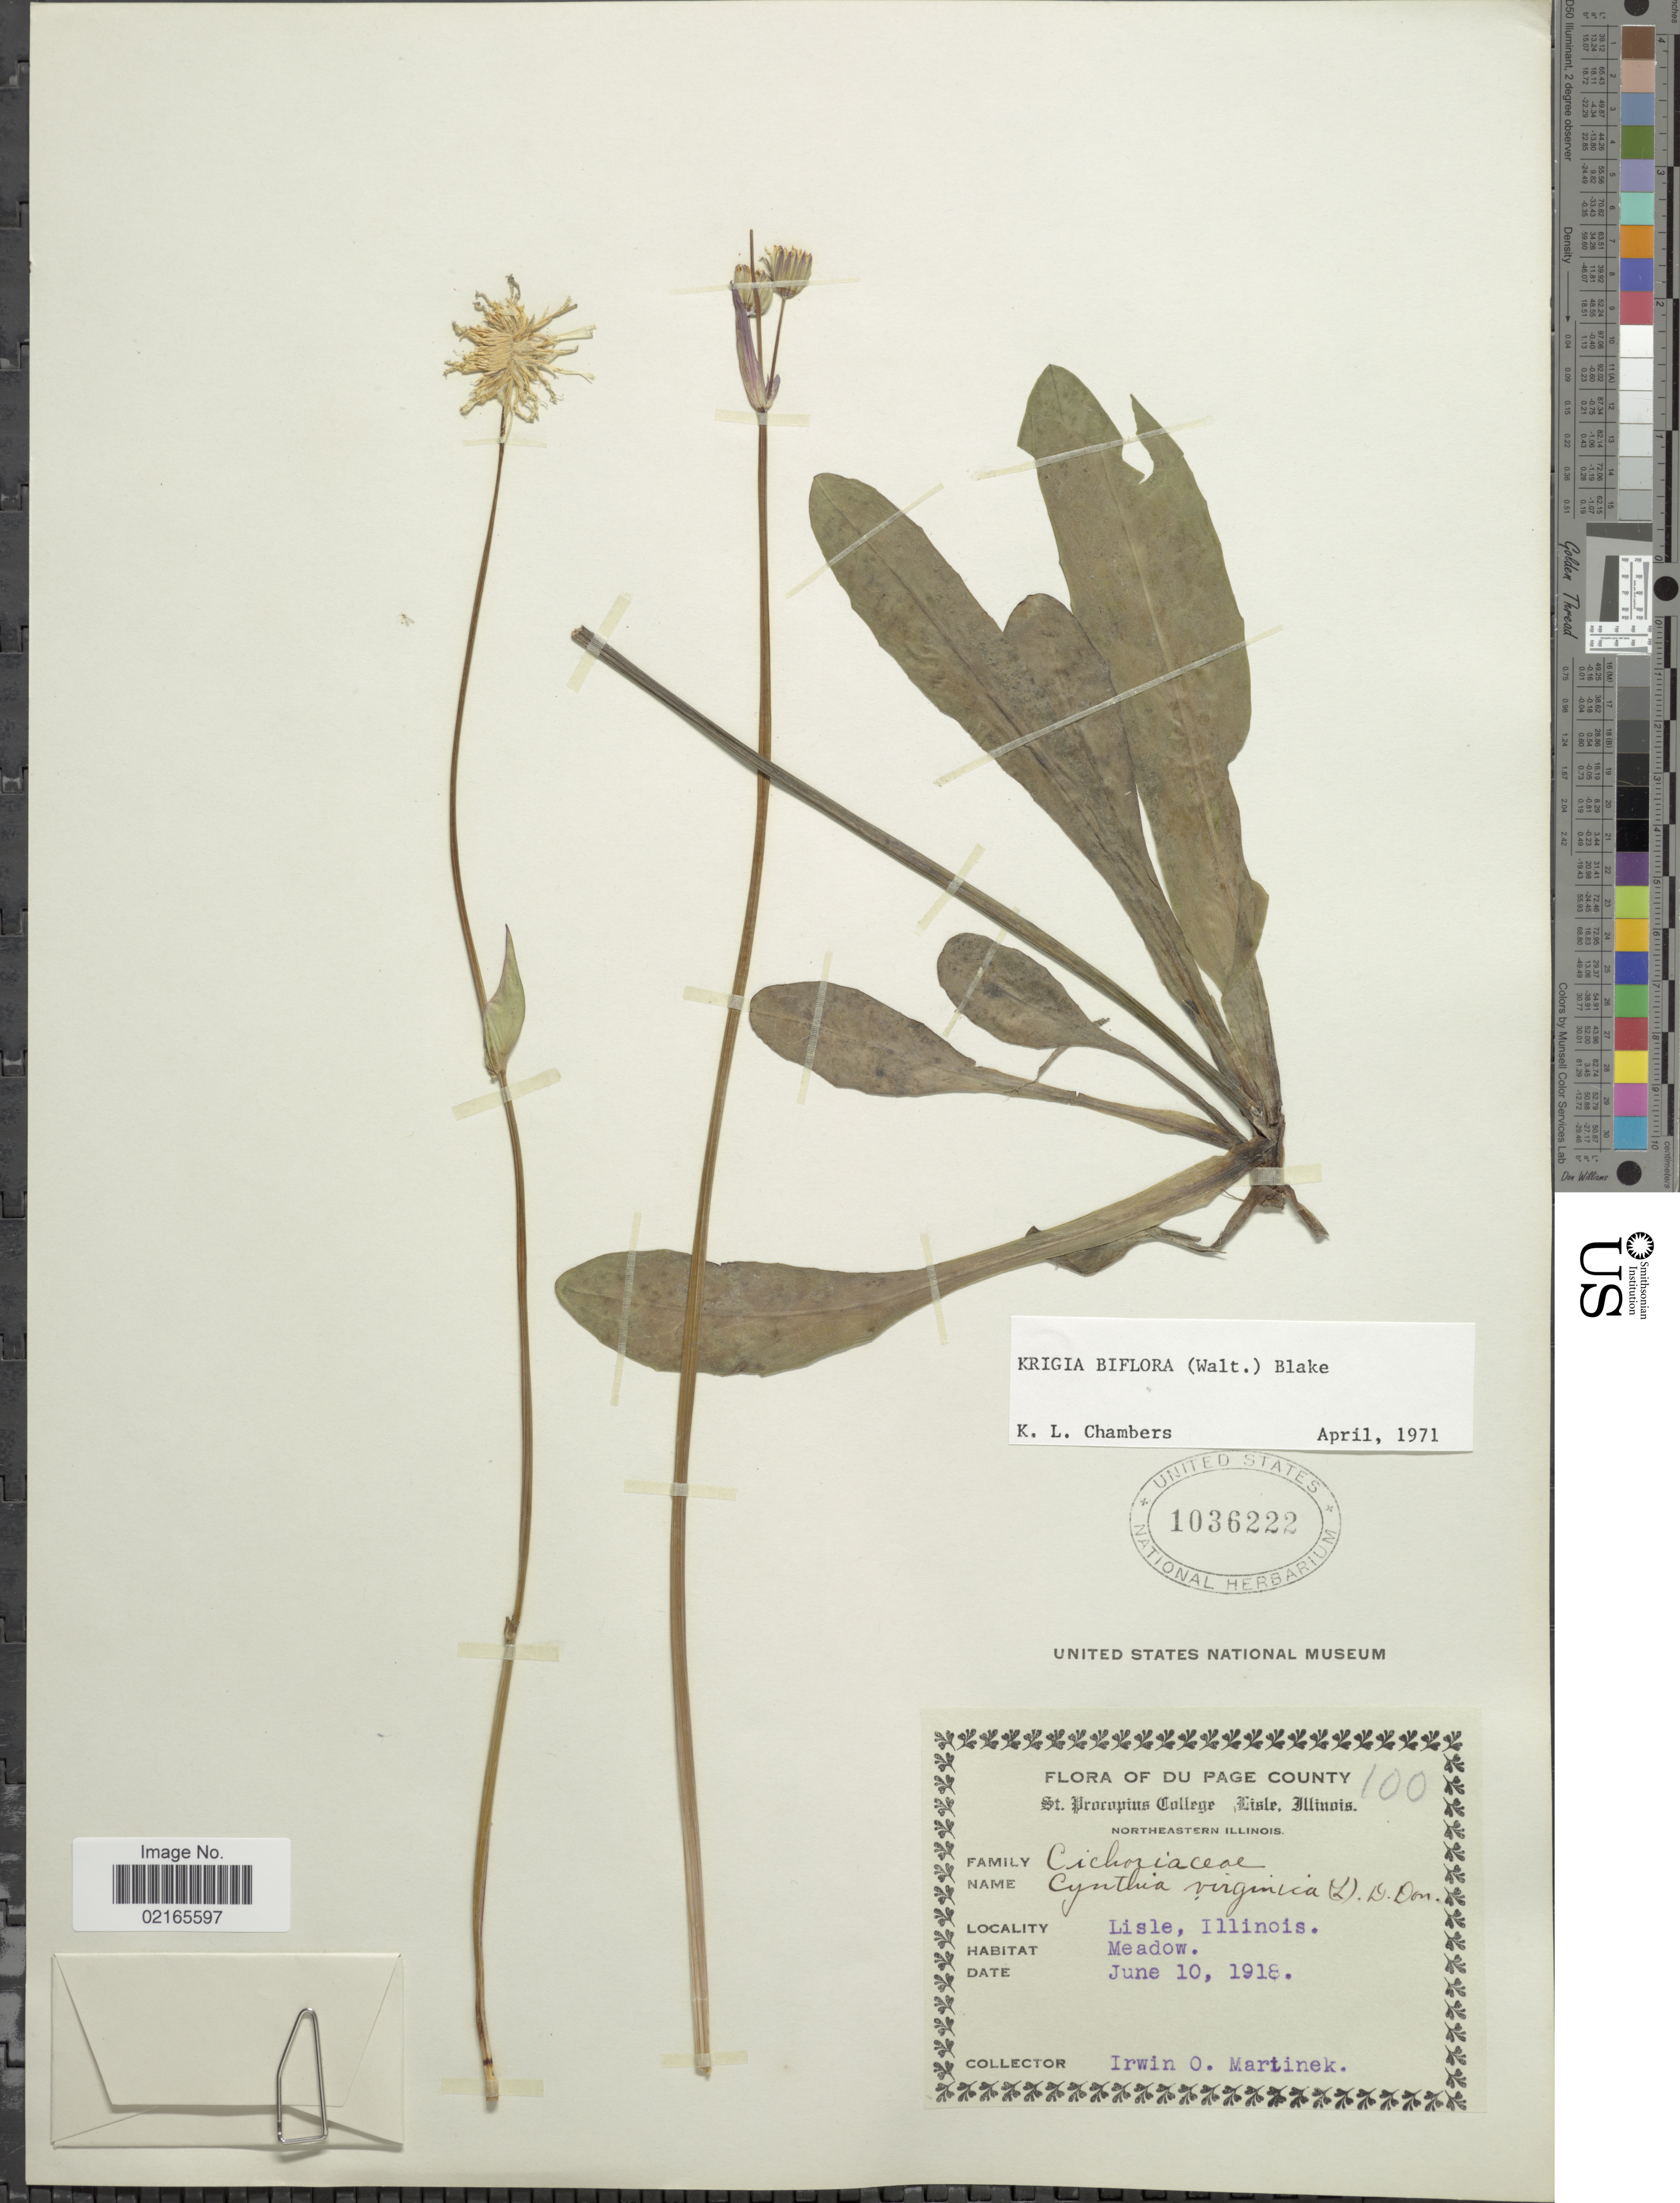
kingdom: Plantae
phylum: Tracheophyta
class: Magnoliopsida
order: Asterales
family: Asteraceae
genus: Krigia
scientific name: Krigia biflora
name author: (Walter) S.F. Blake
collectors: I. Martinek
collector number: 100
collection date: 1918-06-10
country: United States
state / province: Illinois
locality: Du Page County, Lisle, meadow, northeastern Illinois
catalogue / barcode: US 1036222